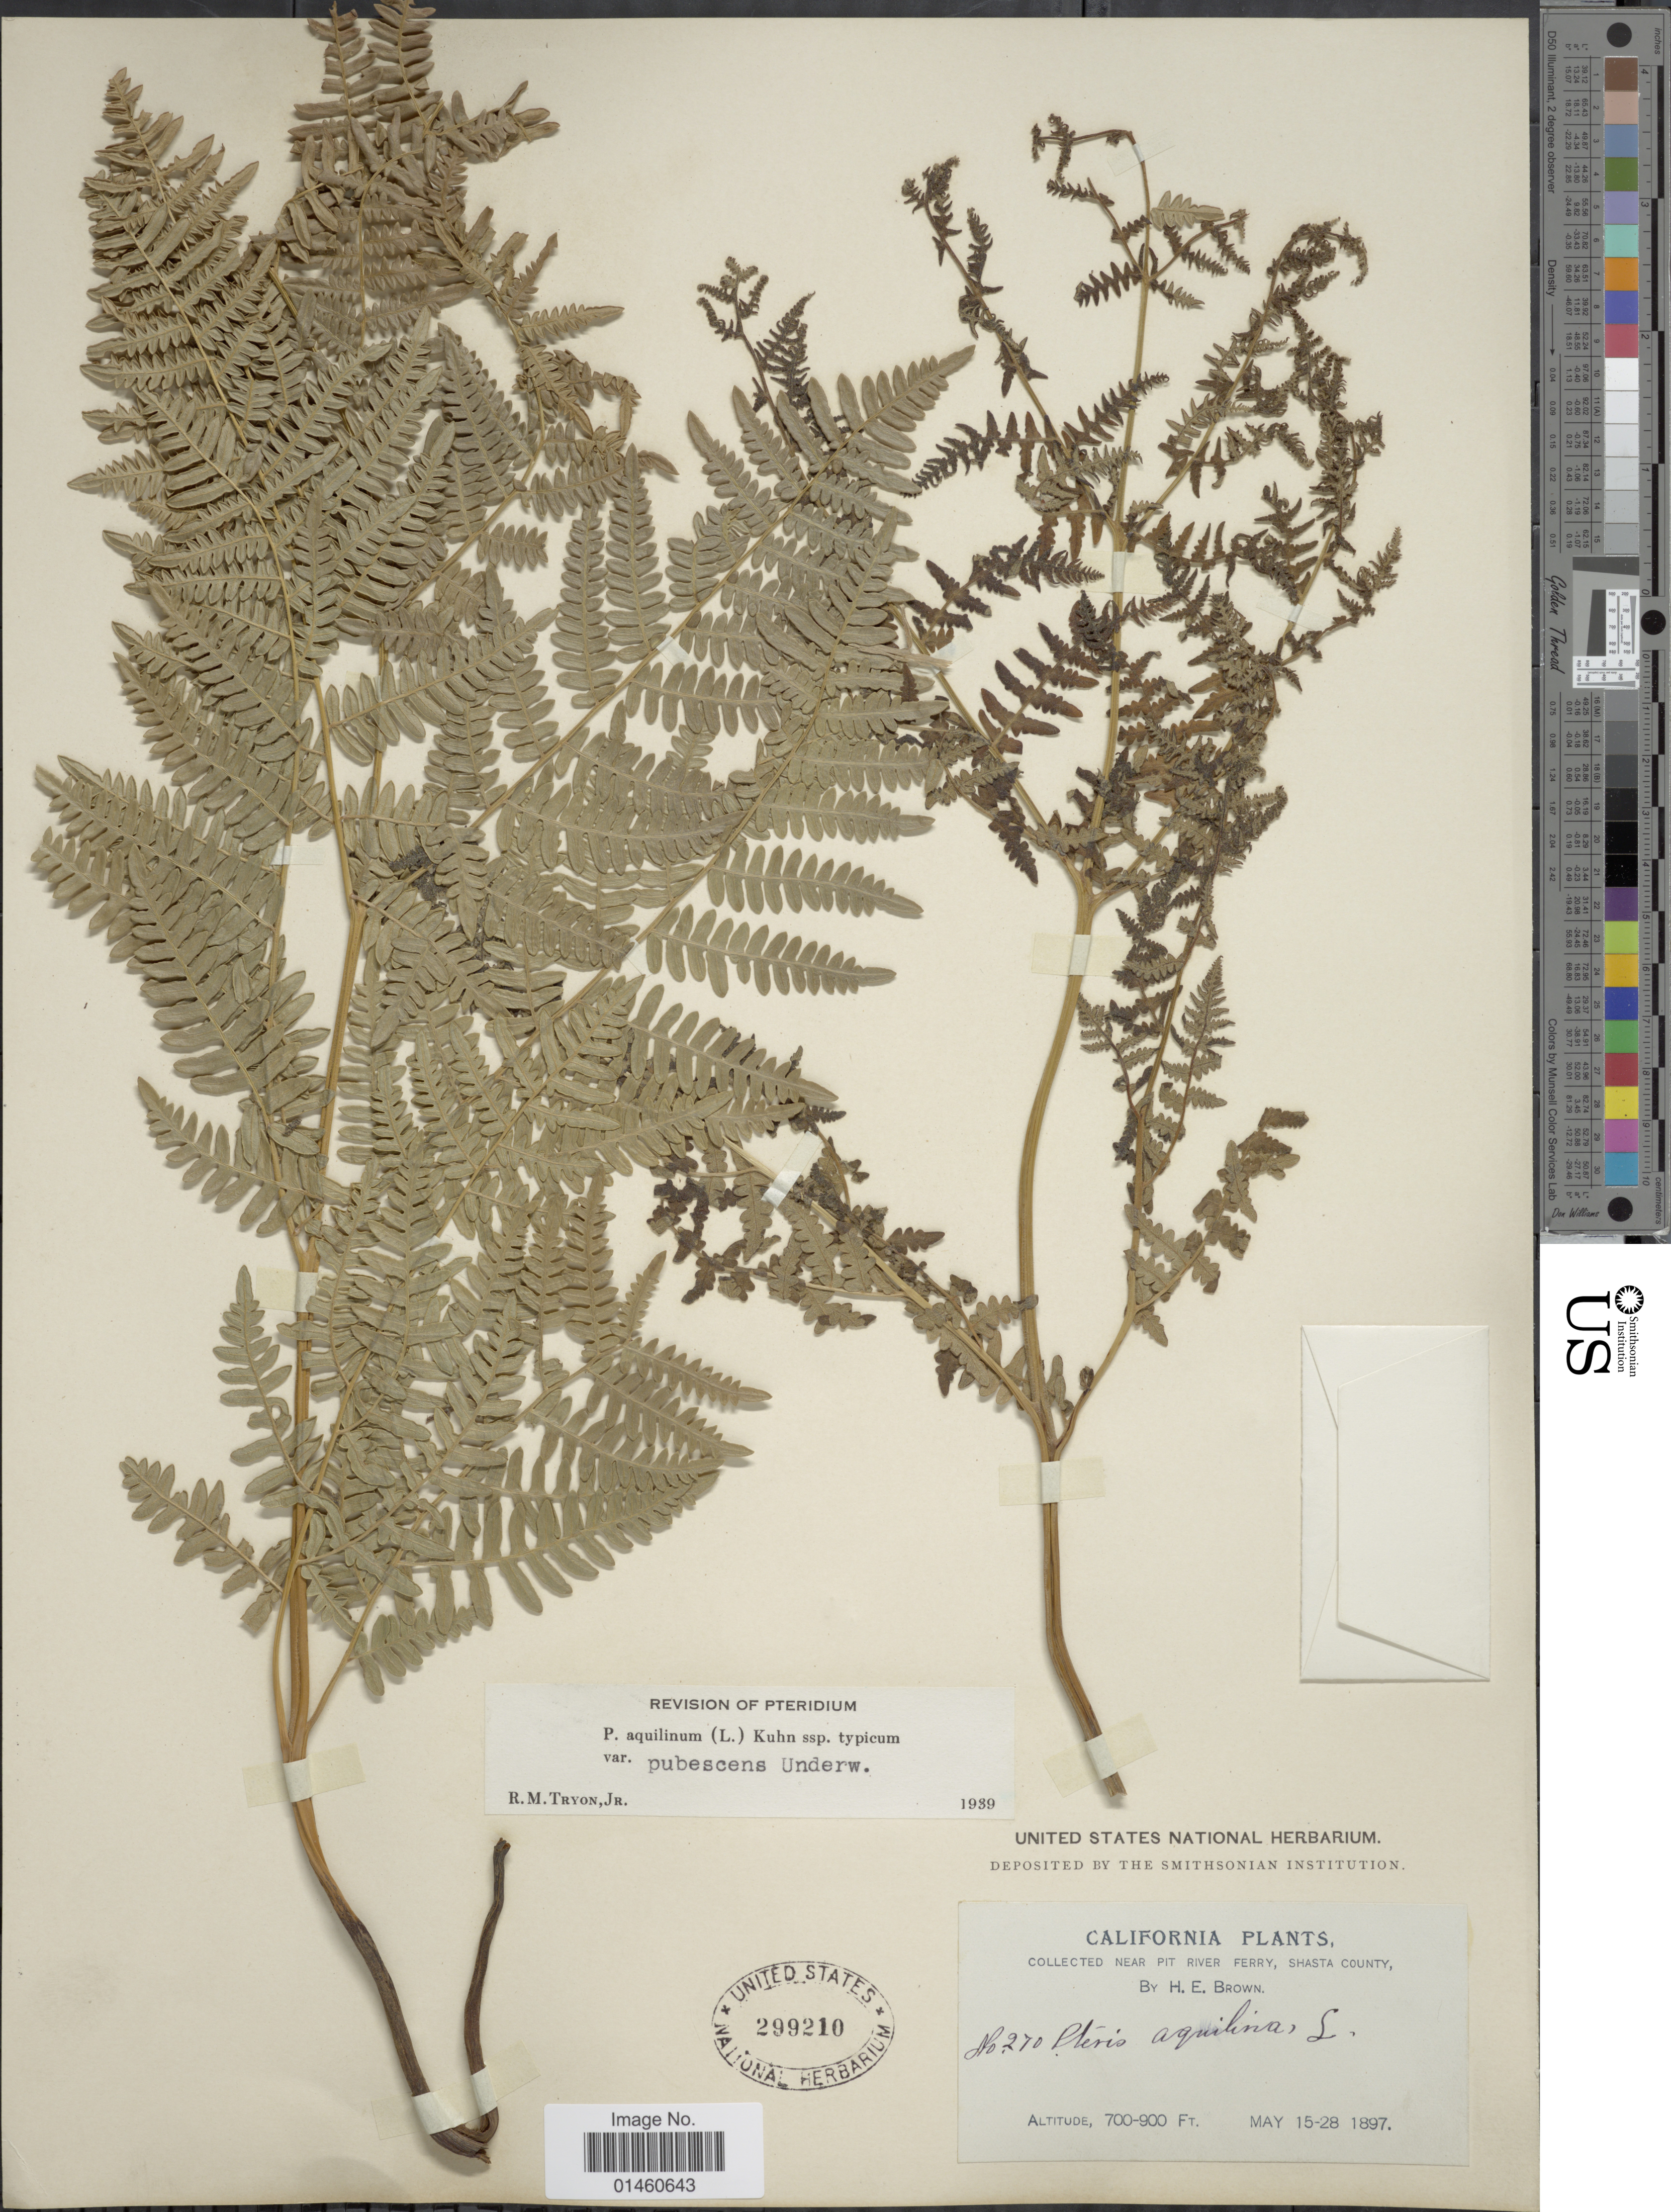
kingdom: Plantae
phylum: Tracheophyta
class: Polypodiopsida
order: Polypodiales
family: Dennstaedtiaceae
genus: Pteridium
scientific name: Pteridium pubescens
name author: (Underw.) Christenh.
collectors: H. E. Brown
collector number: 270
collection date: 1897-05-15/1897-05-28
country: United States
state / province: California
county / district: Shasta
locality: Near Pit River Ferry, Shasta County.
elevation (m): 213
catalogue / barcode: US 299210